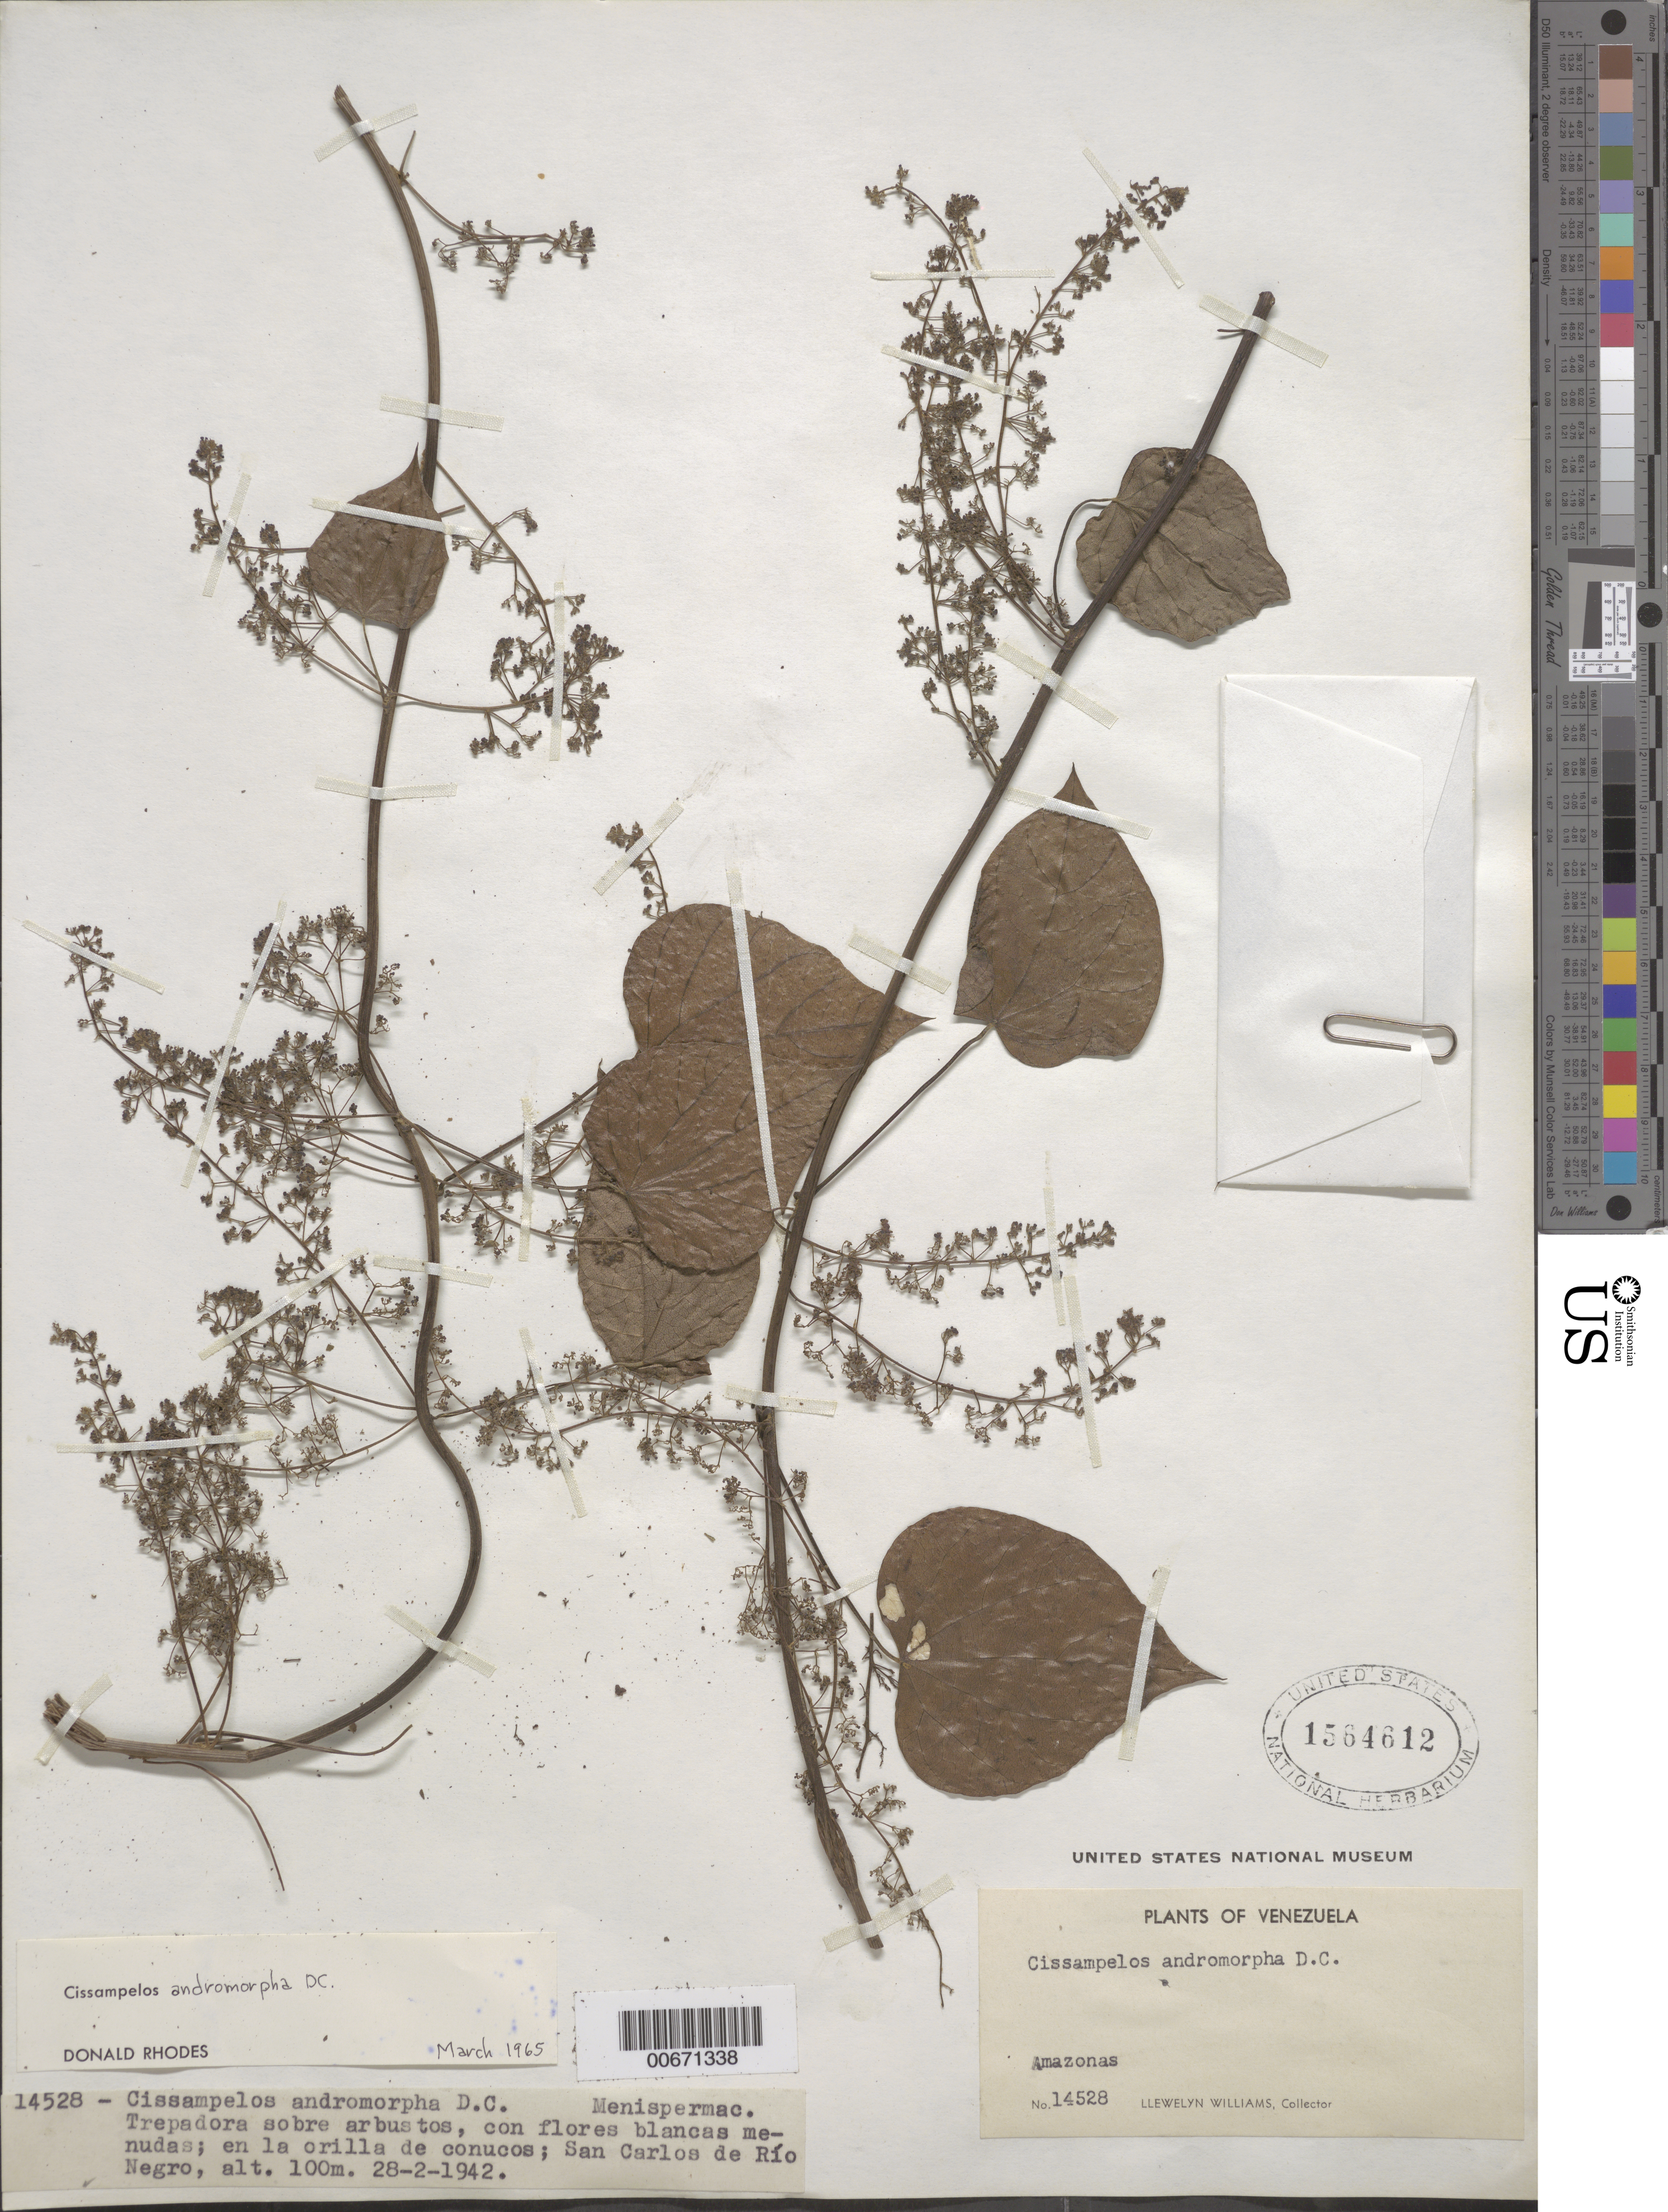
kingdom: Plantae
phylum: Tracheophyta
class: Magnoliopsida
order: Ranunculales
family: Menispermaceae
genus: Cissampelos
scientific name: Cissampelos andromorpha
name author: DC.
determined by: Rhodes, D.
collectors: Ll. Williams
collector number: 14528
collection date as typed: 28-Feb-42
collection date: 1942-02-28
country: Venezuela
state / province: Amazonas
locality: San Carlos de Río Negro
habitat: Orilla de conucos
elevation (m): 100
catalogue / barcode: US 1564612